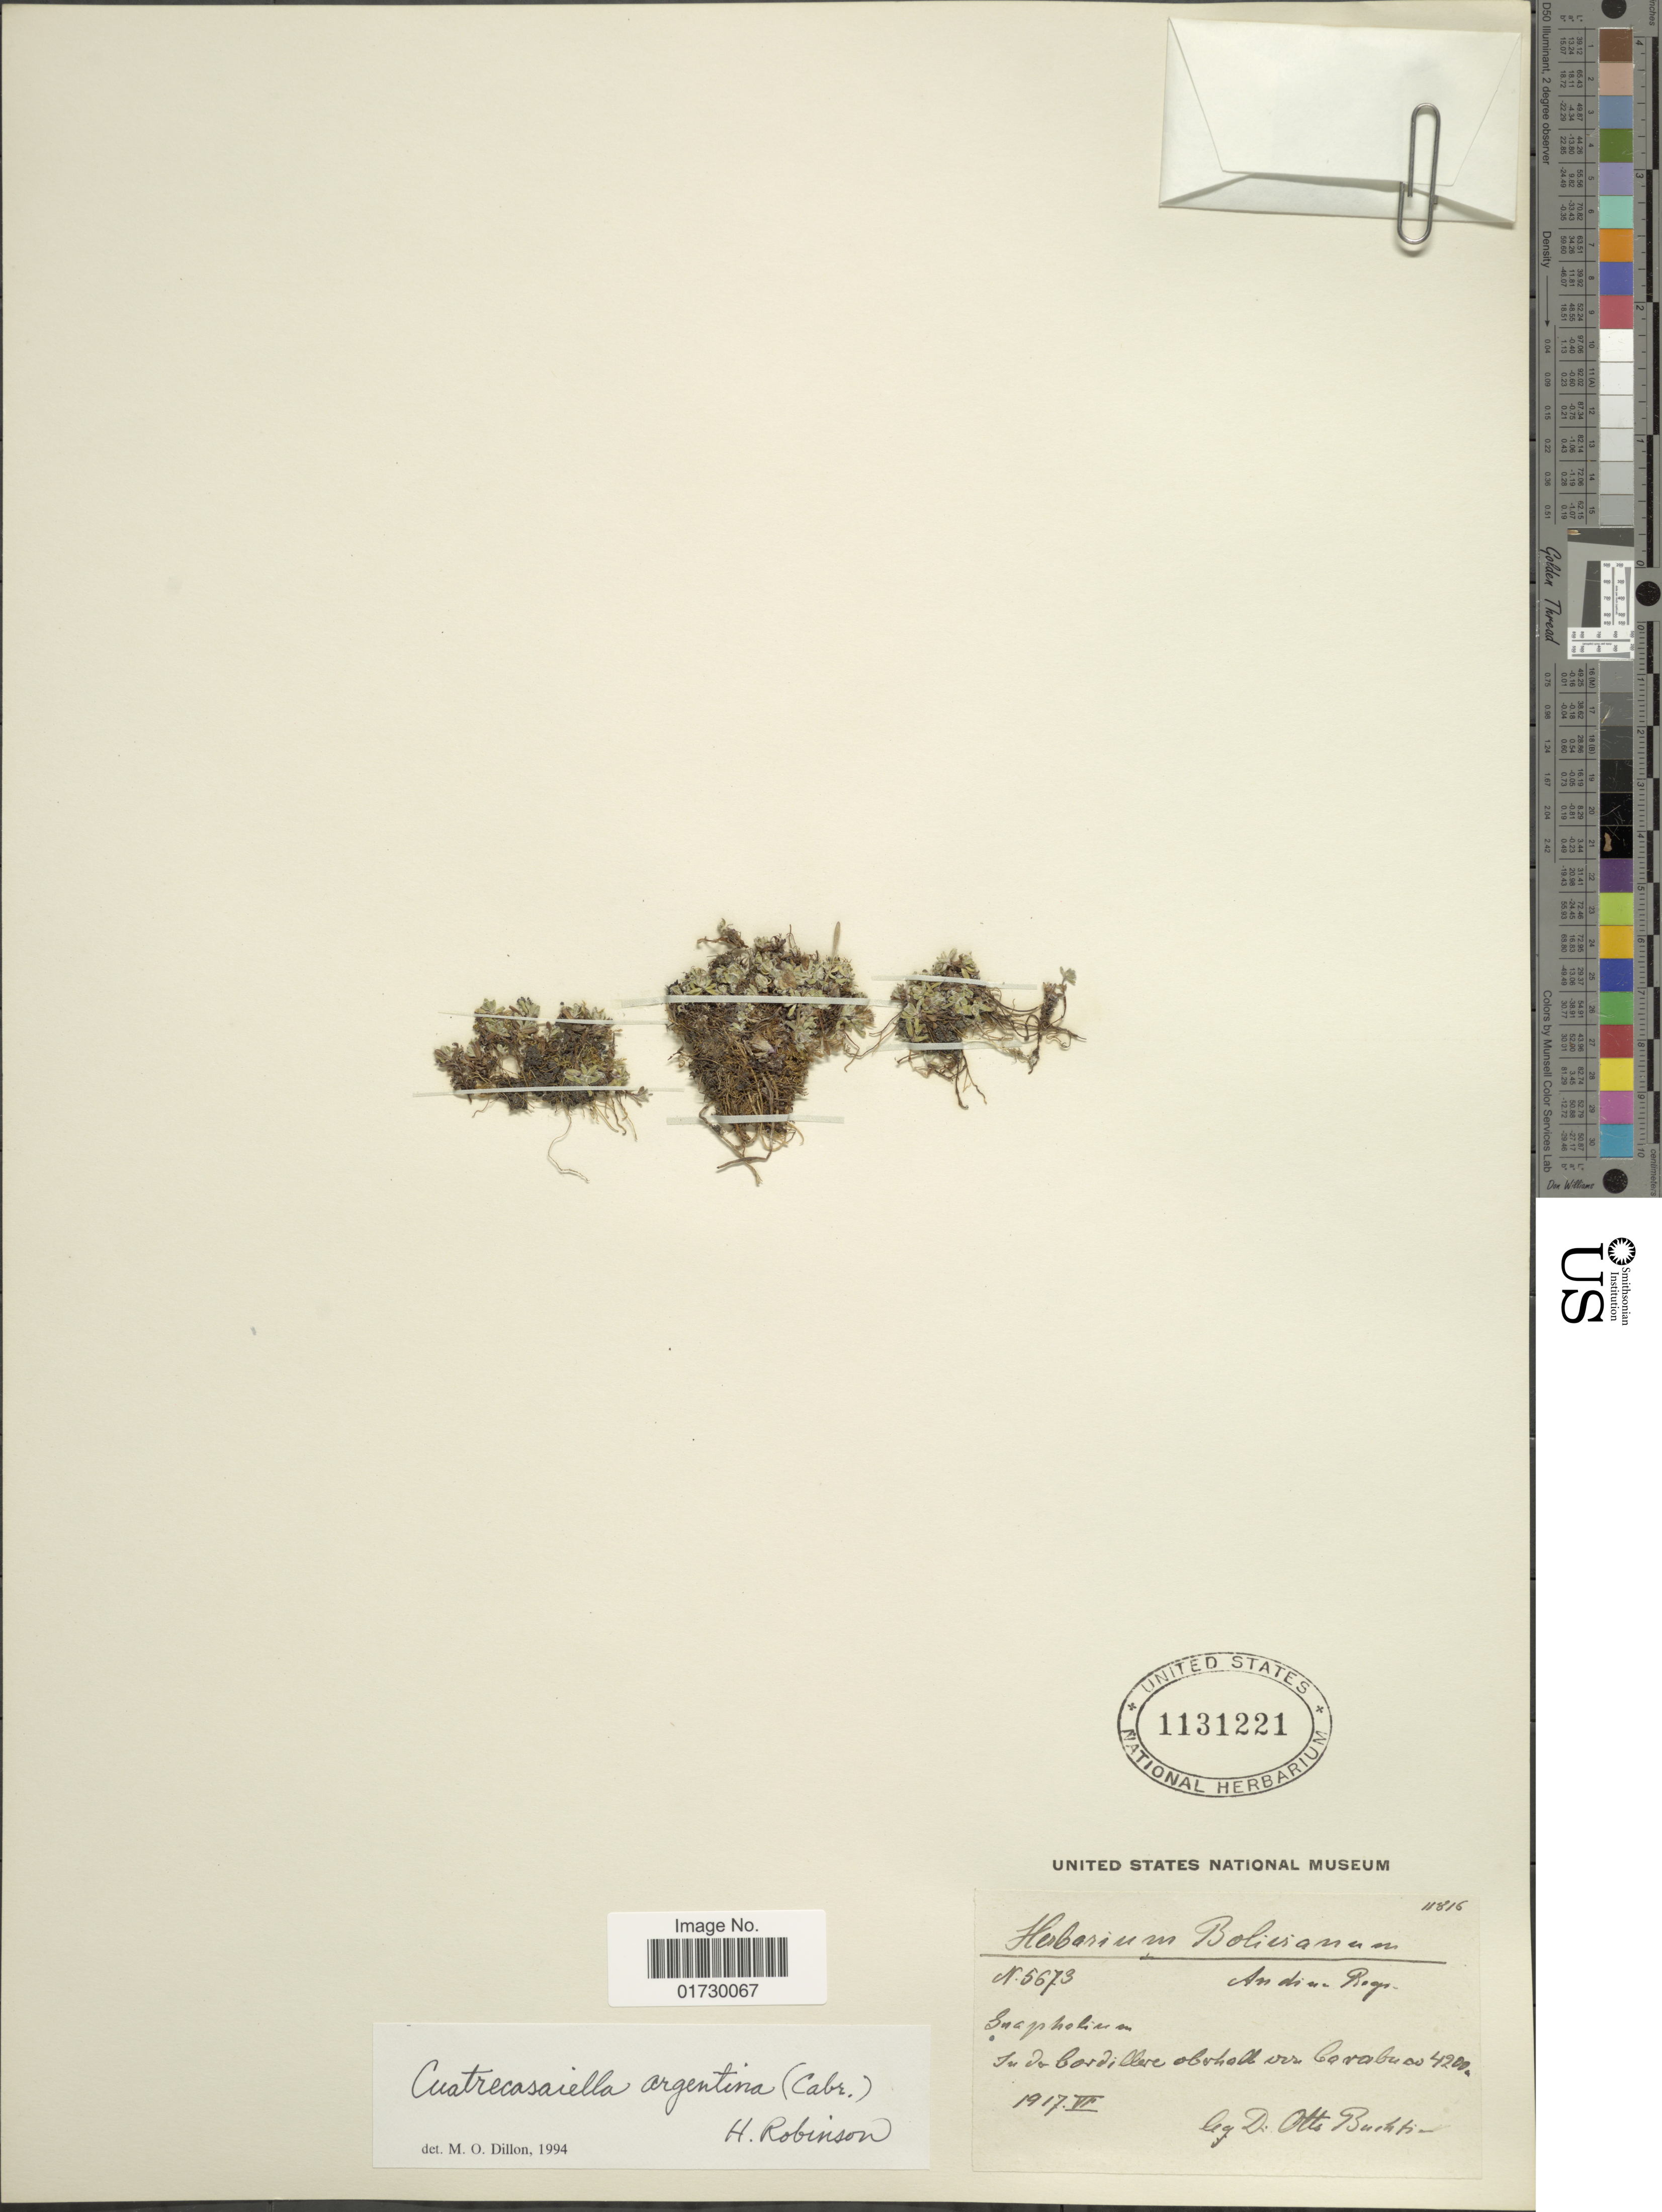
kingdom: Plantae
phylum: Tracheophyta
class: Magnoliopsida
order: Asterales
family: Asteraceae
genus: Cuatrecasasiella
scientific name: Cuatrecasasiella argentina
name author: (Cabrera) H. Rob.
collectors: O. Buchtien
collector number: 5673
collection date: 1917-06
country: Bolivia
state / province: La Paz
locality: Carabuco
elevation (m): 4200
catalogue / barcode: US 1131221